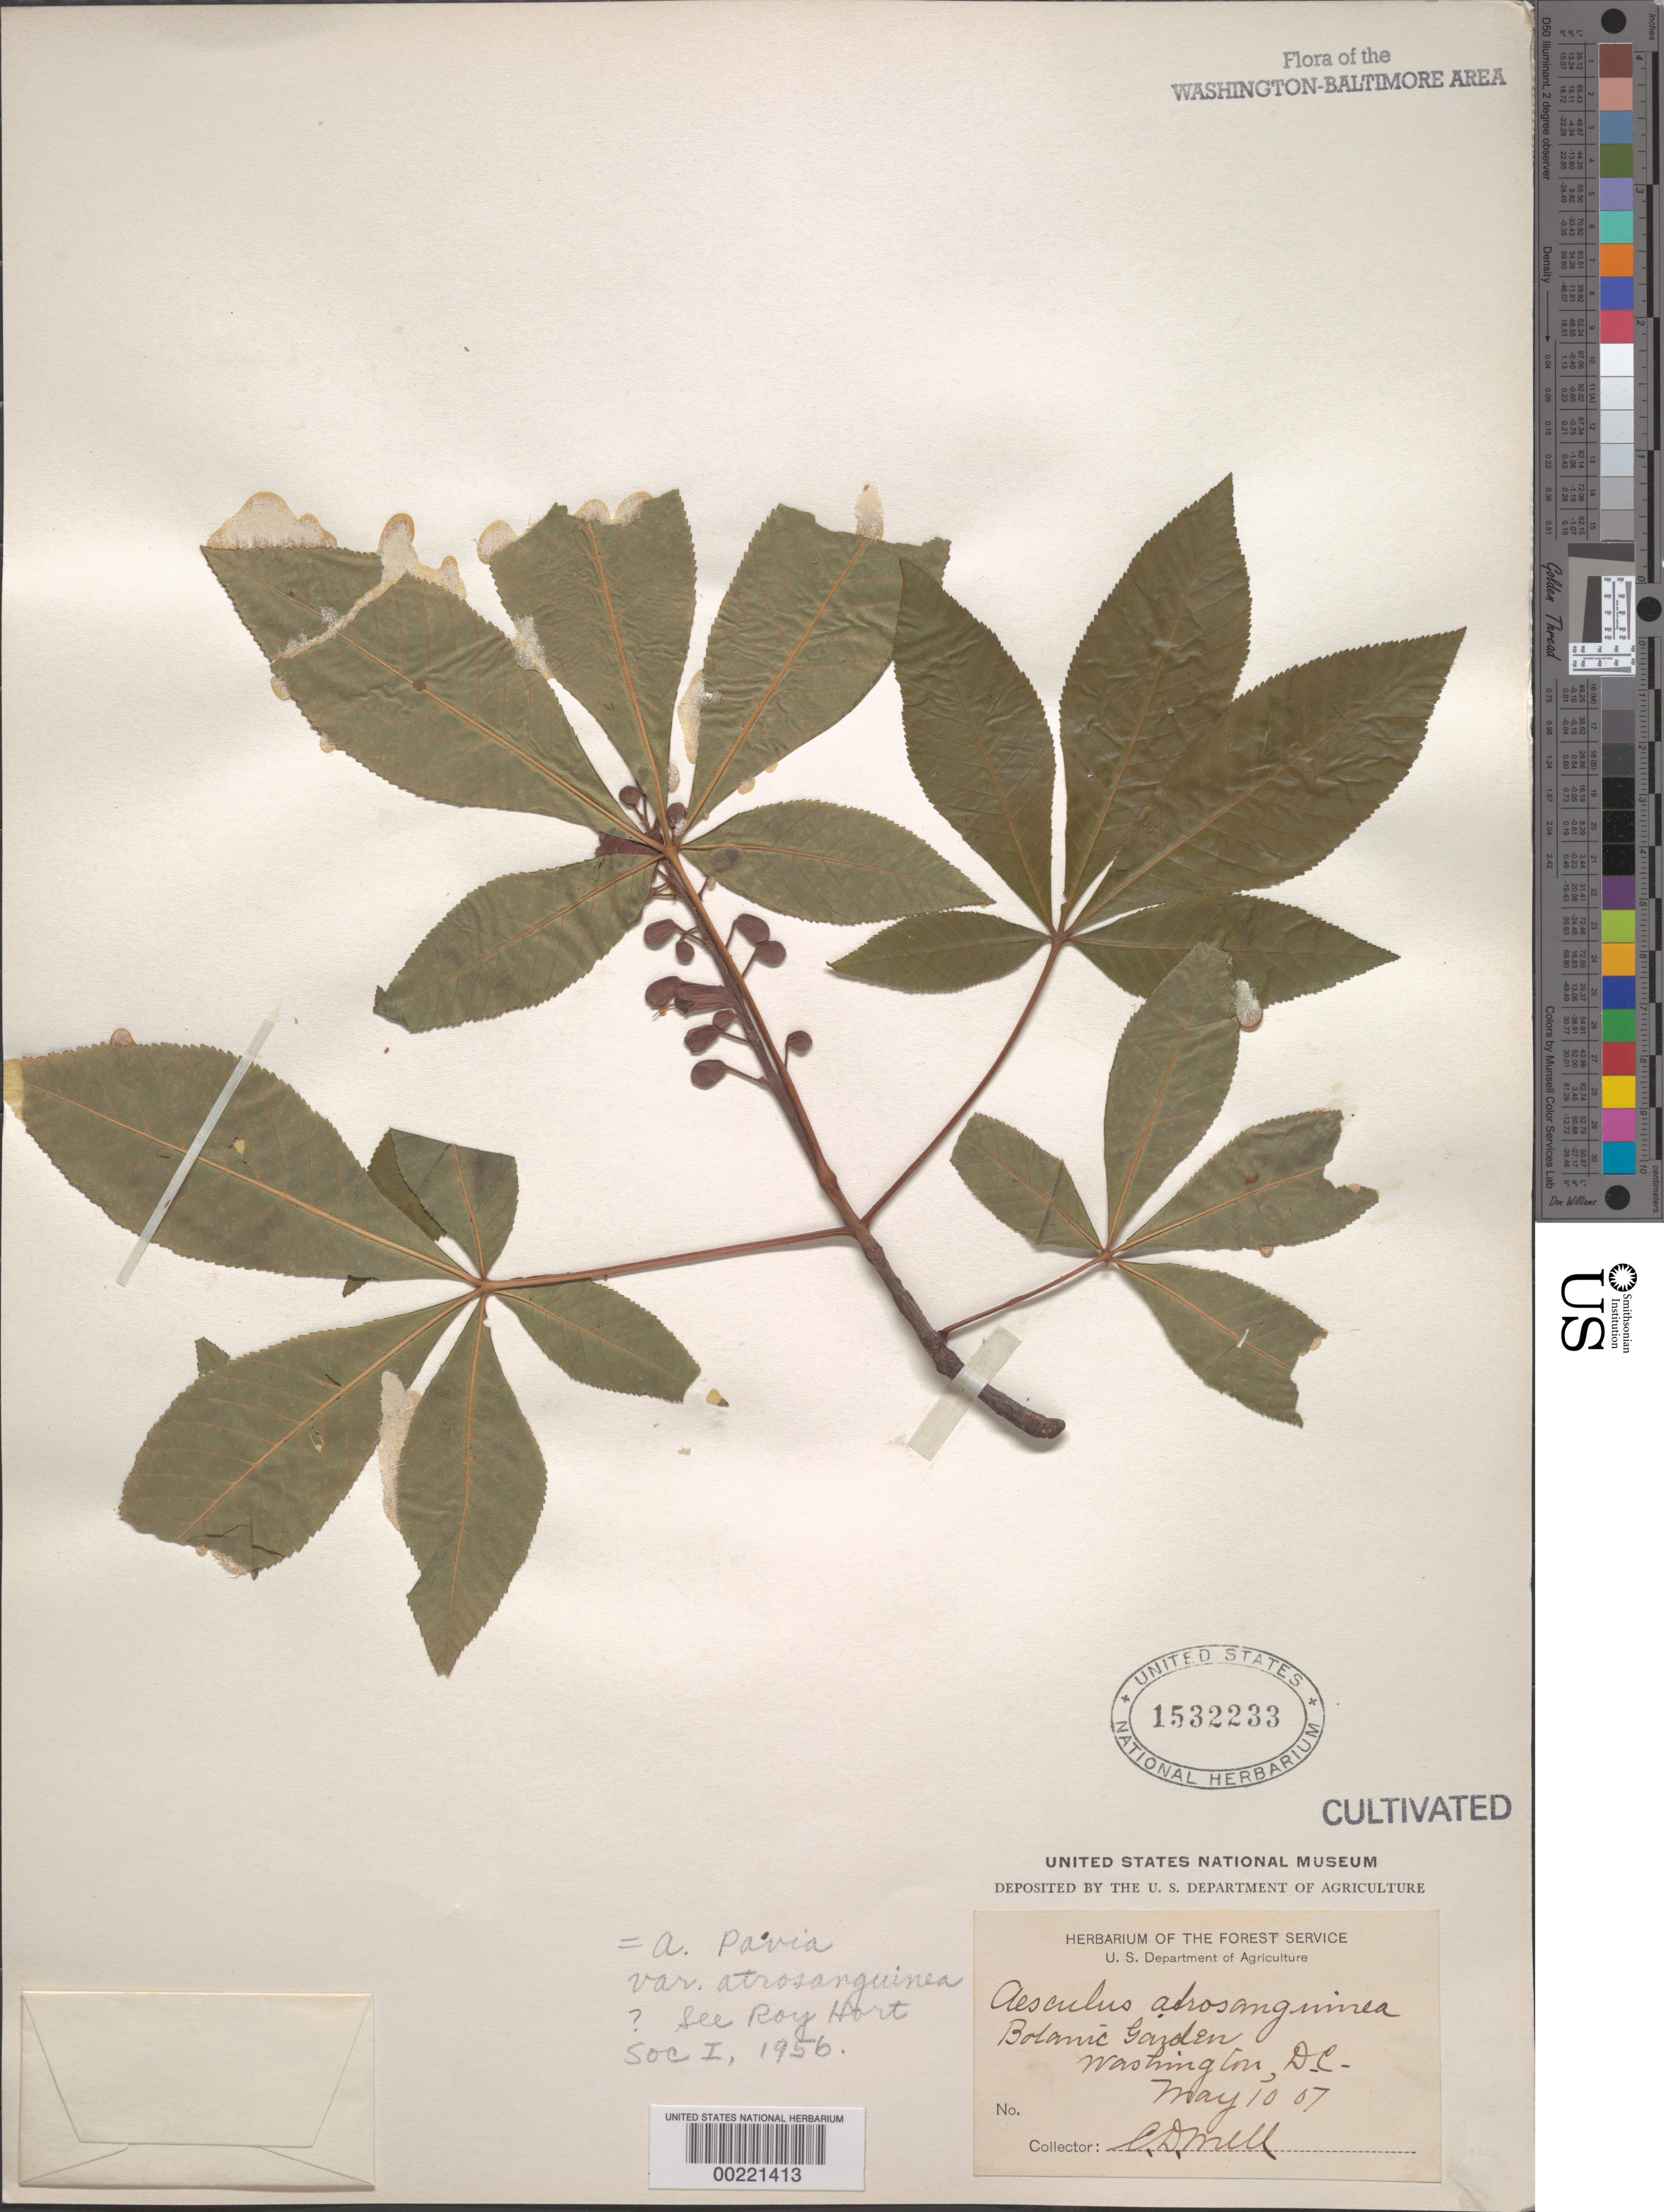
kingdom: Plantae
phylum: Tracheophyta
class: Magnoliopsida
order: Sapindales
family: Sapindaceae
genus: Aesculus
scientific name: Aesculus pavia var. pavia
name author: L.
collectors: C. D. Mell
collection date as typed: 10 May 1907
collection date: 1907-05-10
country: United States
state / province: District of Columbia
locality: Botanic Gardens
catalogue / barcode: US 1532233